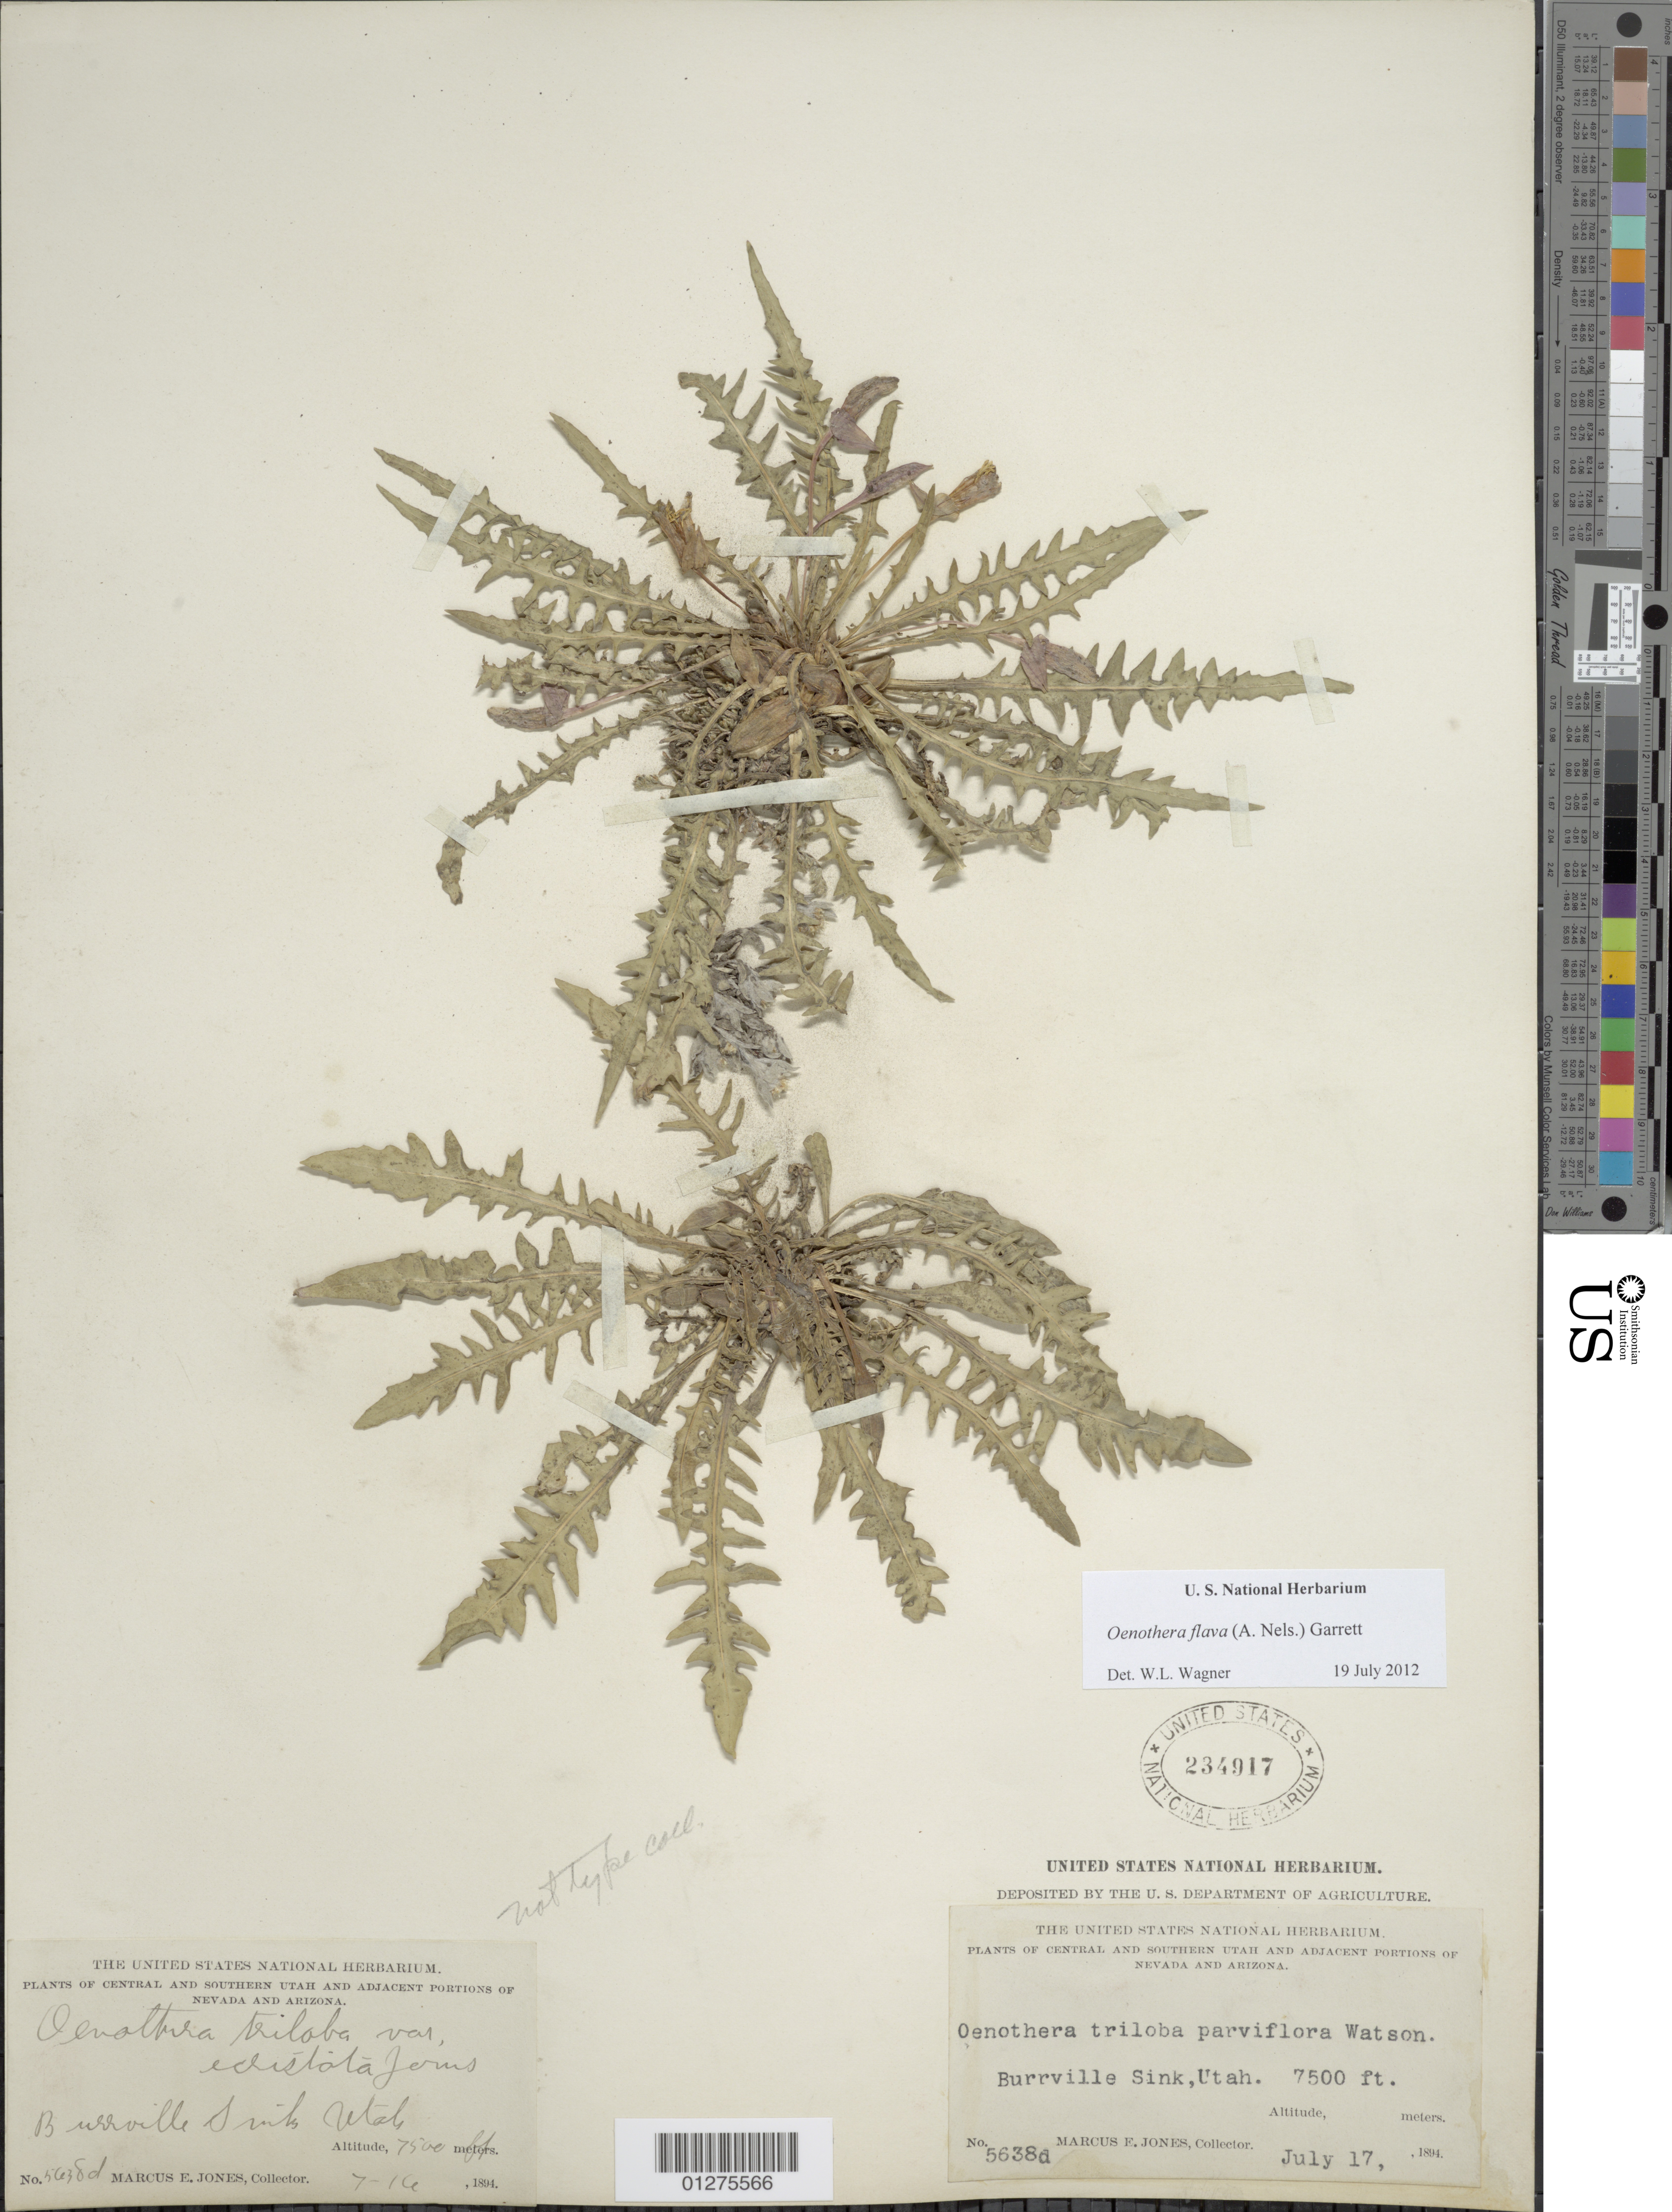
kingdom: Plantae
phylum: Tracheophyta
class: Magnoliopsida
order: Myrtales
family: Onagraceae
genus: Oenothera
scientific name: Oenothera flava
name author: (A. Nelson) Garrett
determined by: Wagner, W. L., (BOT), Smithsonian Institution - National Museum of Natural History (UNITED STATES)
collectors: M. E. Jones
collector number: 5638d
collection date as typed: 17 Jul 1894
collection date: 1894-07-17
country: United States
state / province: Utah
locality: Burrville Sink.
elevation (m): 2286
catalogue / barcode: US 234917